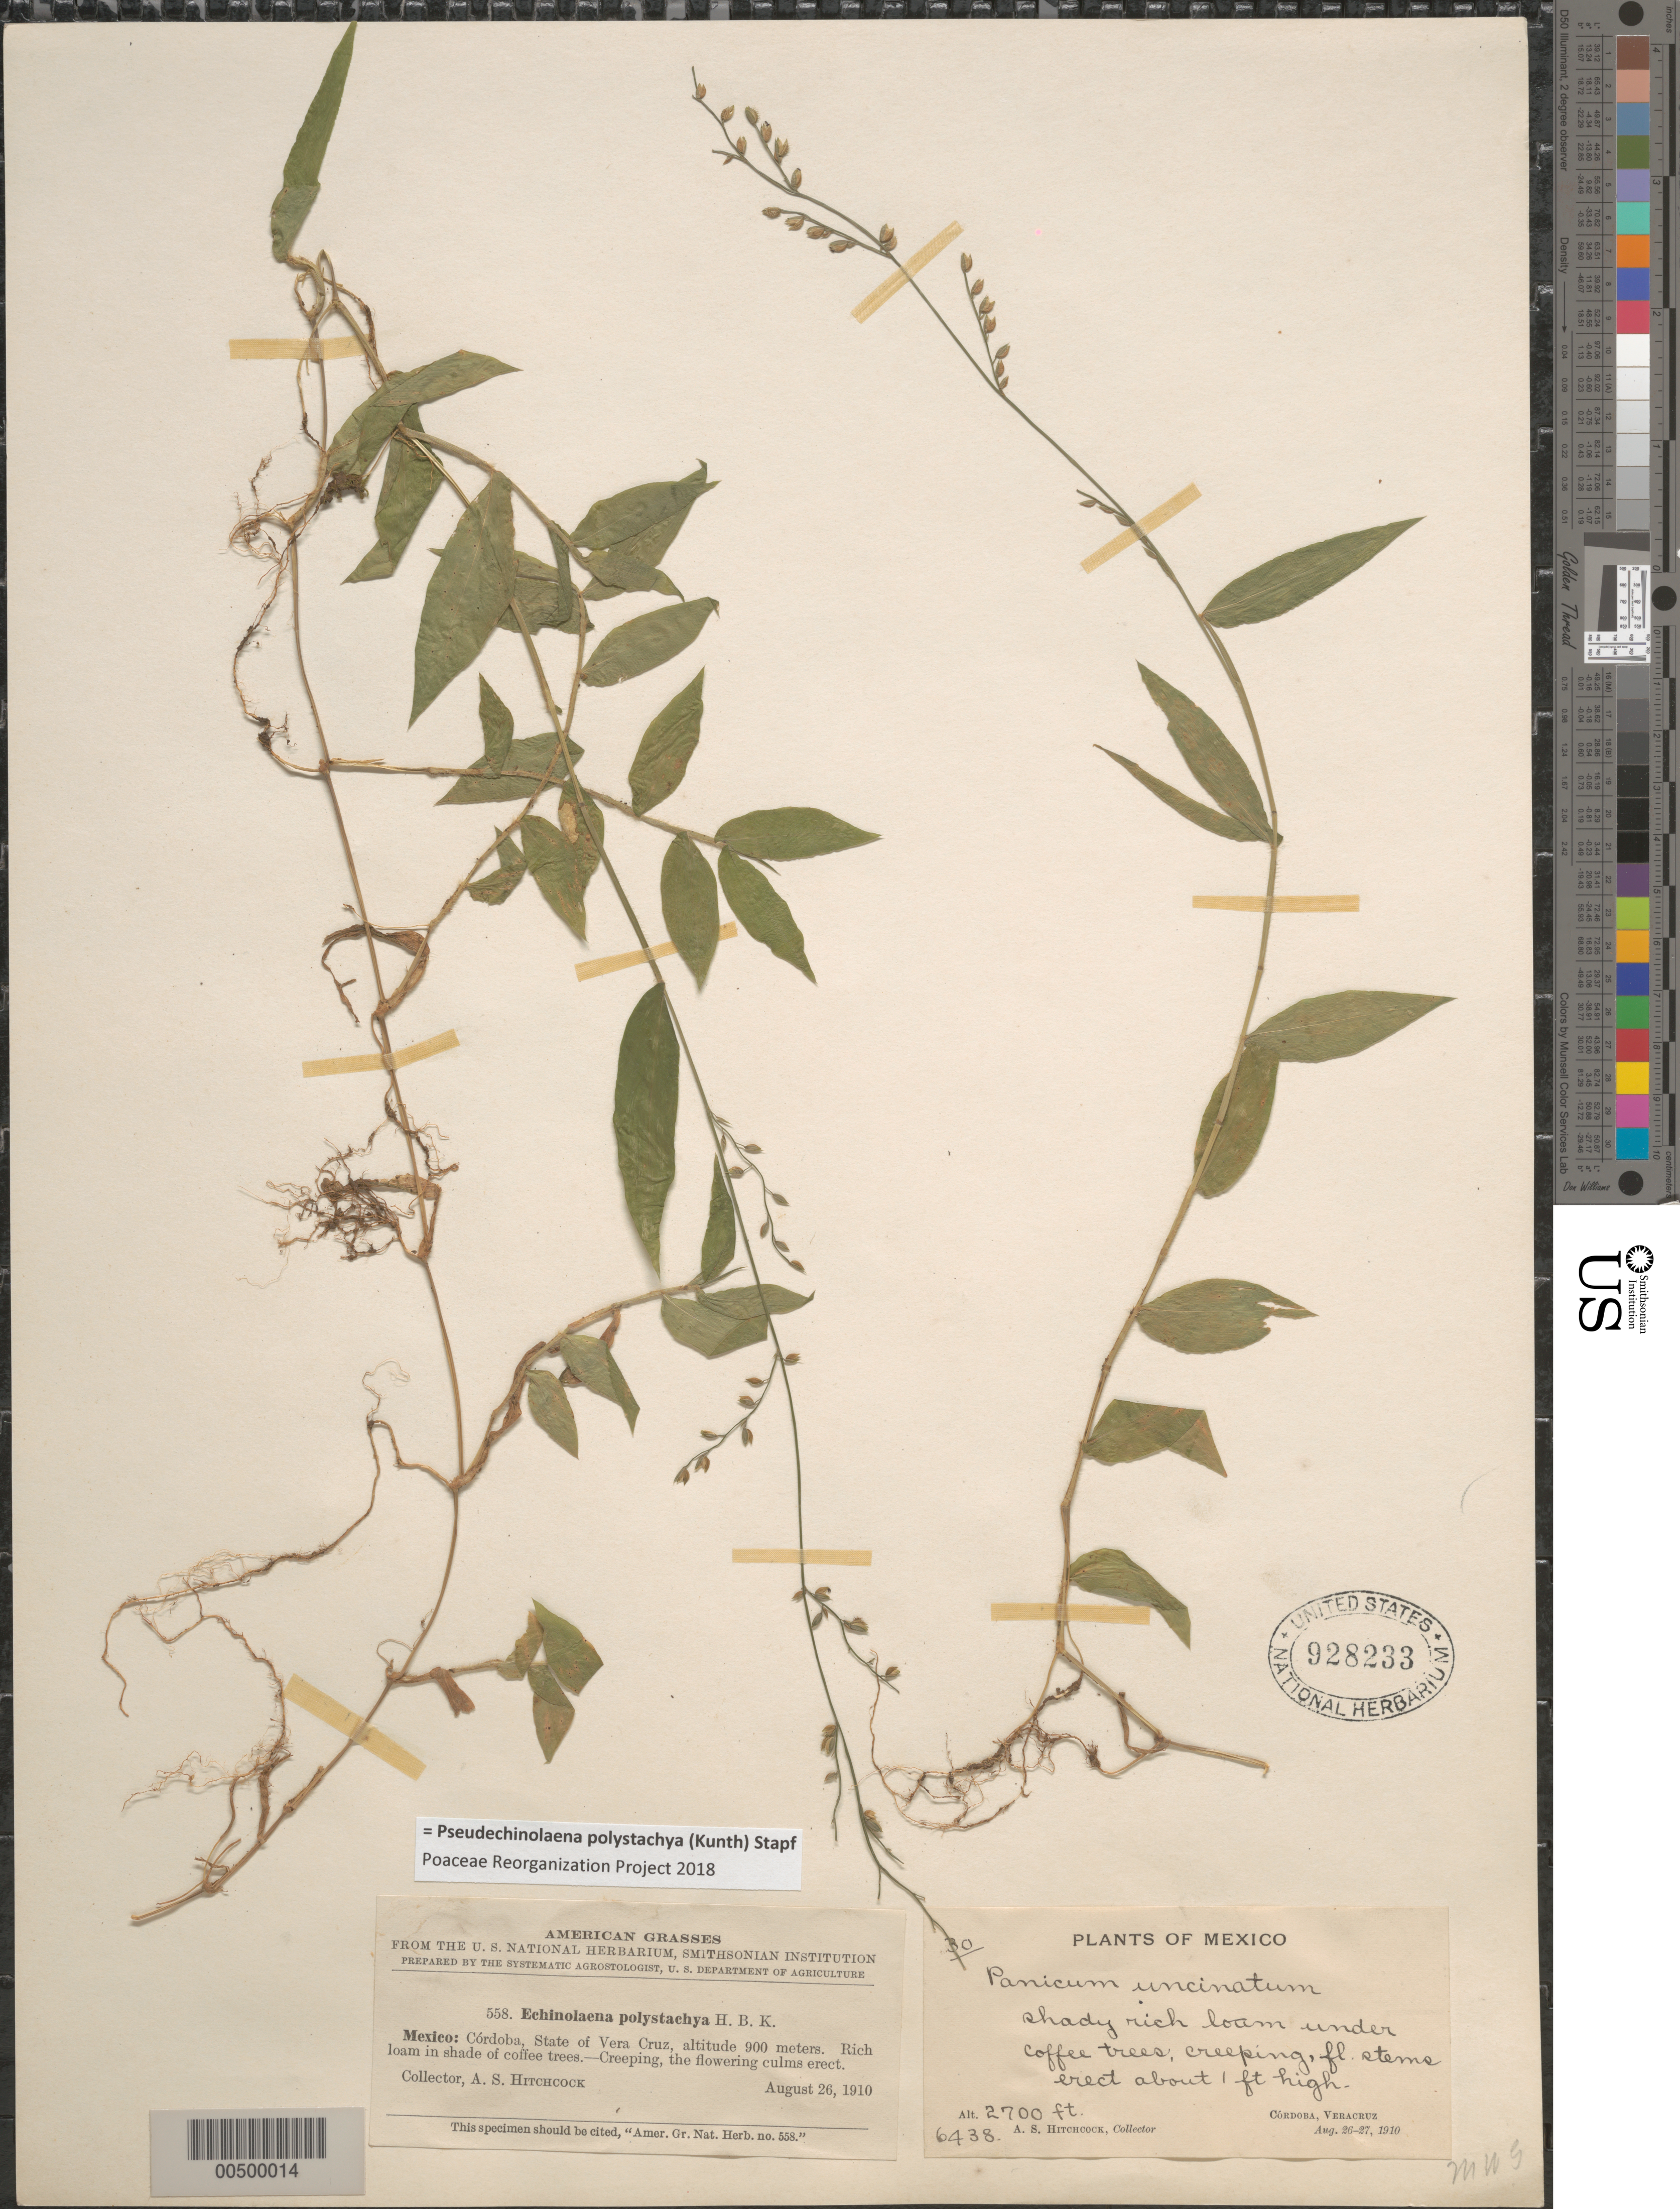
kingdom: Plantae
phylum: Tracheophyta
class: Liliopsida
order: Poales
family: Poaceae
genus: Pseudechinolaena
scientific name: Pseudechinolaena polystachya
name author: (Kunth) Stapf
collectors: A. S. Hitchcock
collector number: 6438/558/30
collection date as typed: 26 Aug 1910 to 27 Aug 1910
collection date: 1910-08-26/1910-08-27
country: Mexico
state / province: Veracruz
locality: C¢rdoba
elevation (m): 823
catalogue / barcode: US 928233